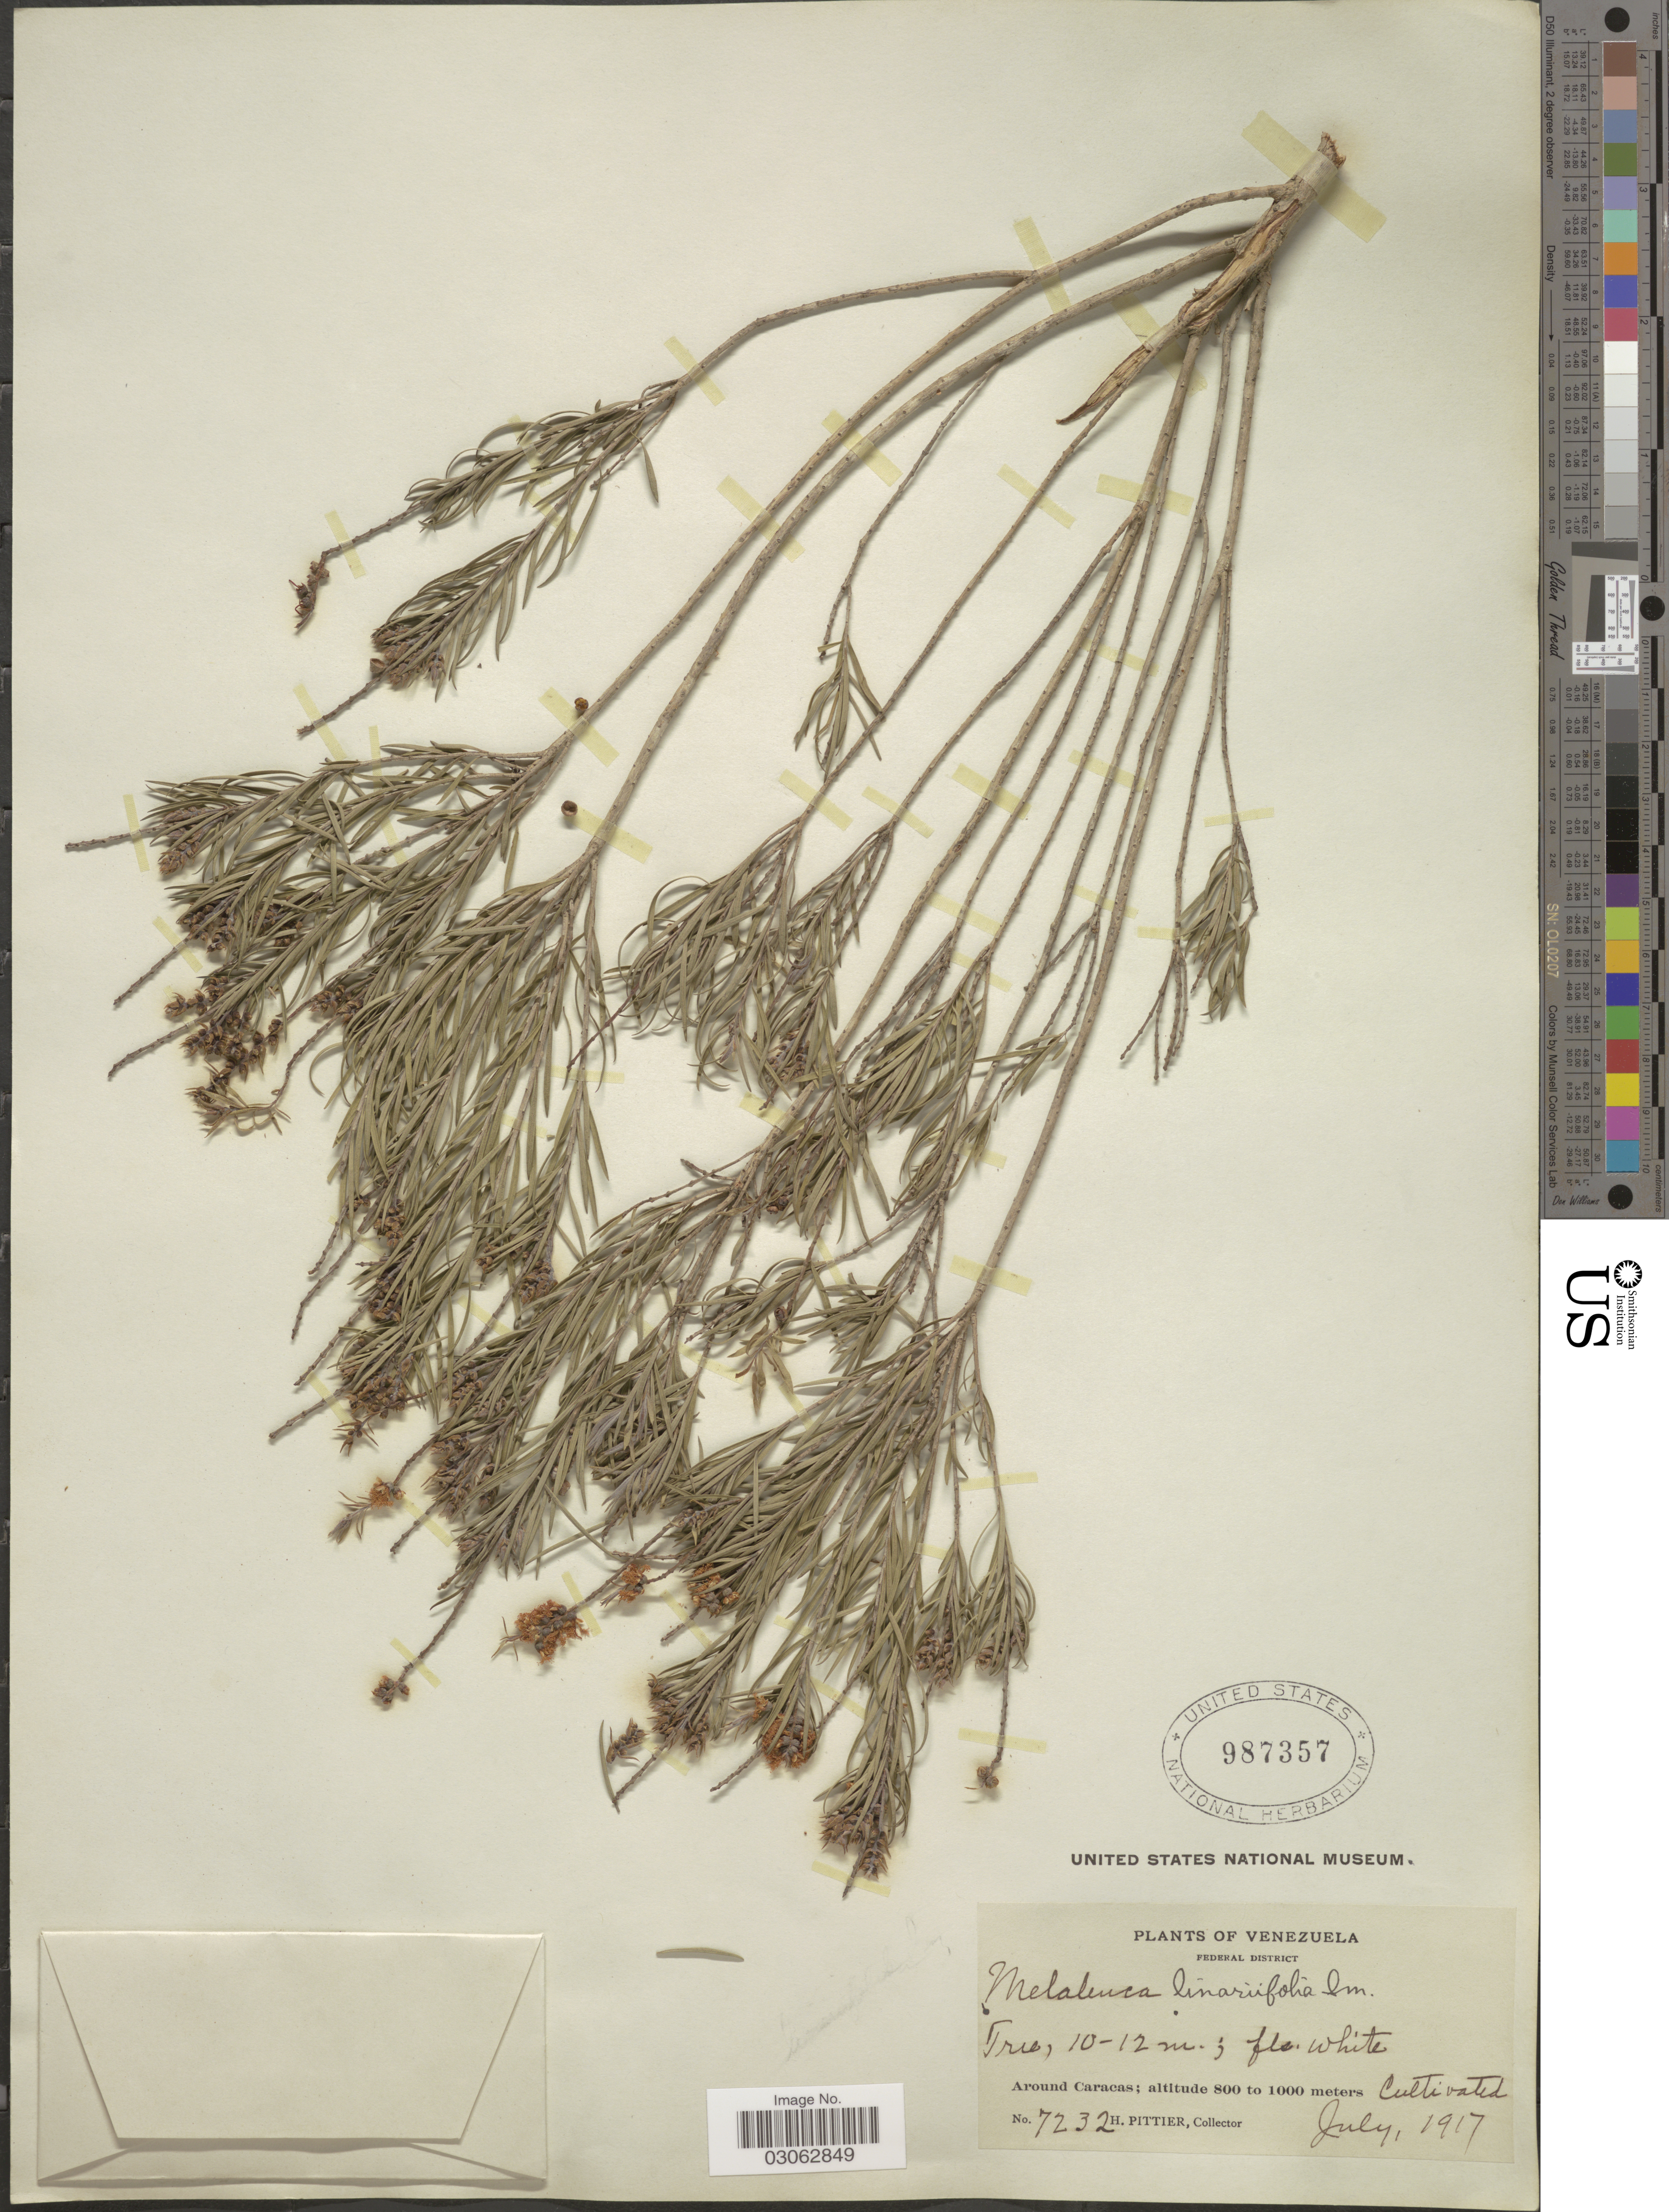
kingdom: Plantae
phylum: Tracheophyta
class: Magnoliopsida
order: Myrtales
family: Myrtaceae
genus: Melaleuca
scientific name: Melaleuca linariifolia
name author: Sm.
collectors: H. F. Pittier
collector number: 7232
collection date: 1917-07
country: Venezuela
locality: Federal District. Around Caracas.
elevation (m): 800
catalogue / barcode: US 987357